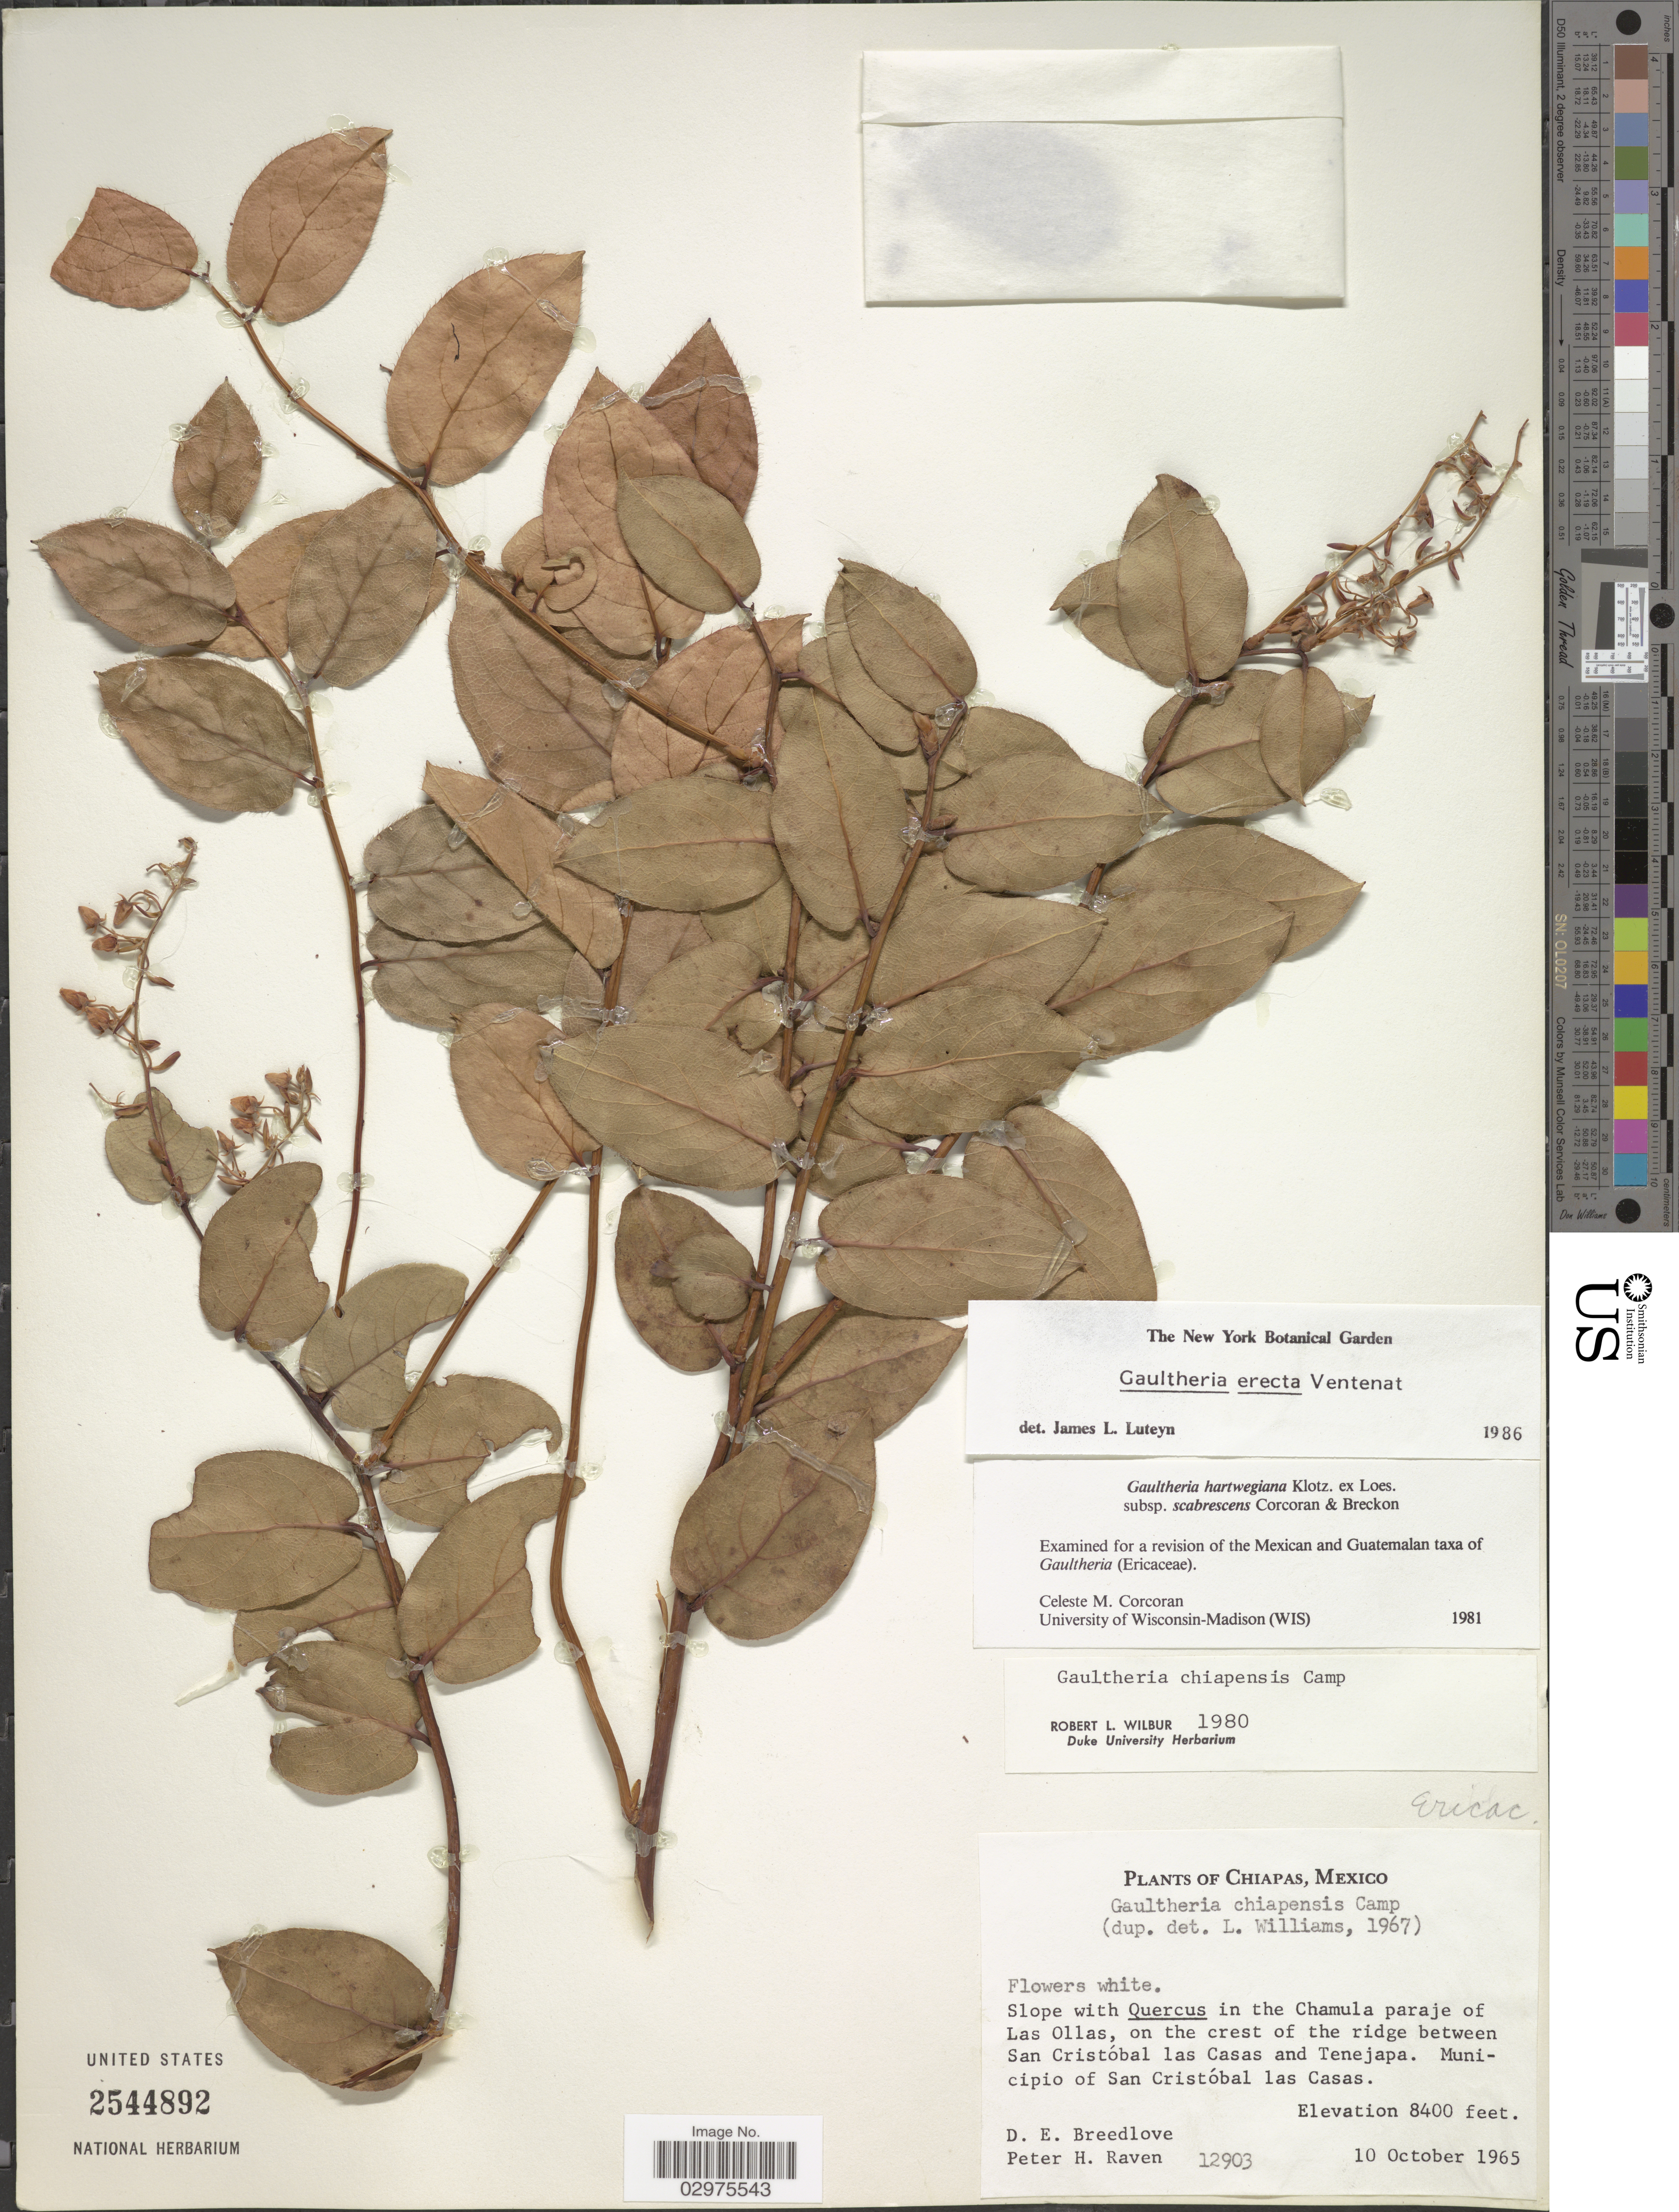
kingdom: Plantae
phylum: Tracheophyta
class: Magnoliopsida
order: Ericales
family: Ericaceae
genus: Gaultheria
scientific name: Gaultheria erecta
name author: Vent.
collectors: D. E. Breedlove & P. Raven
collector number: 12903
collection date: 1965-10-10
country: Mexico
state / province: Chiapas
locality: In the Chamula paraje of Las Ollas, on the crest of the ridge between San Cristóbal las Casas and Tenejapa. Municipio of San Cristóbal las Casas.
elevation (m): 2560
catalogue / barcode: US 2544892